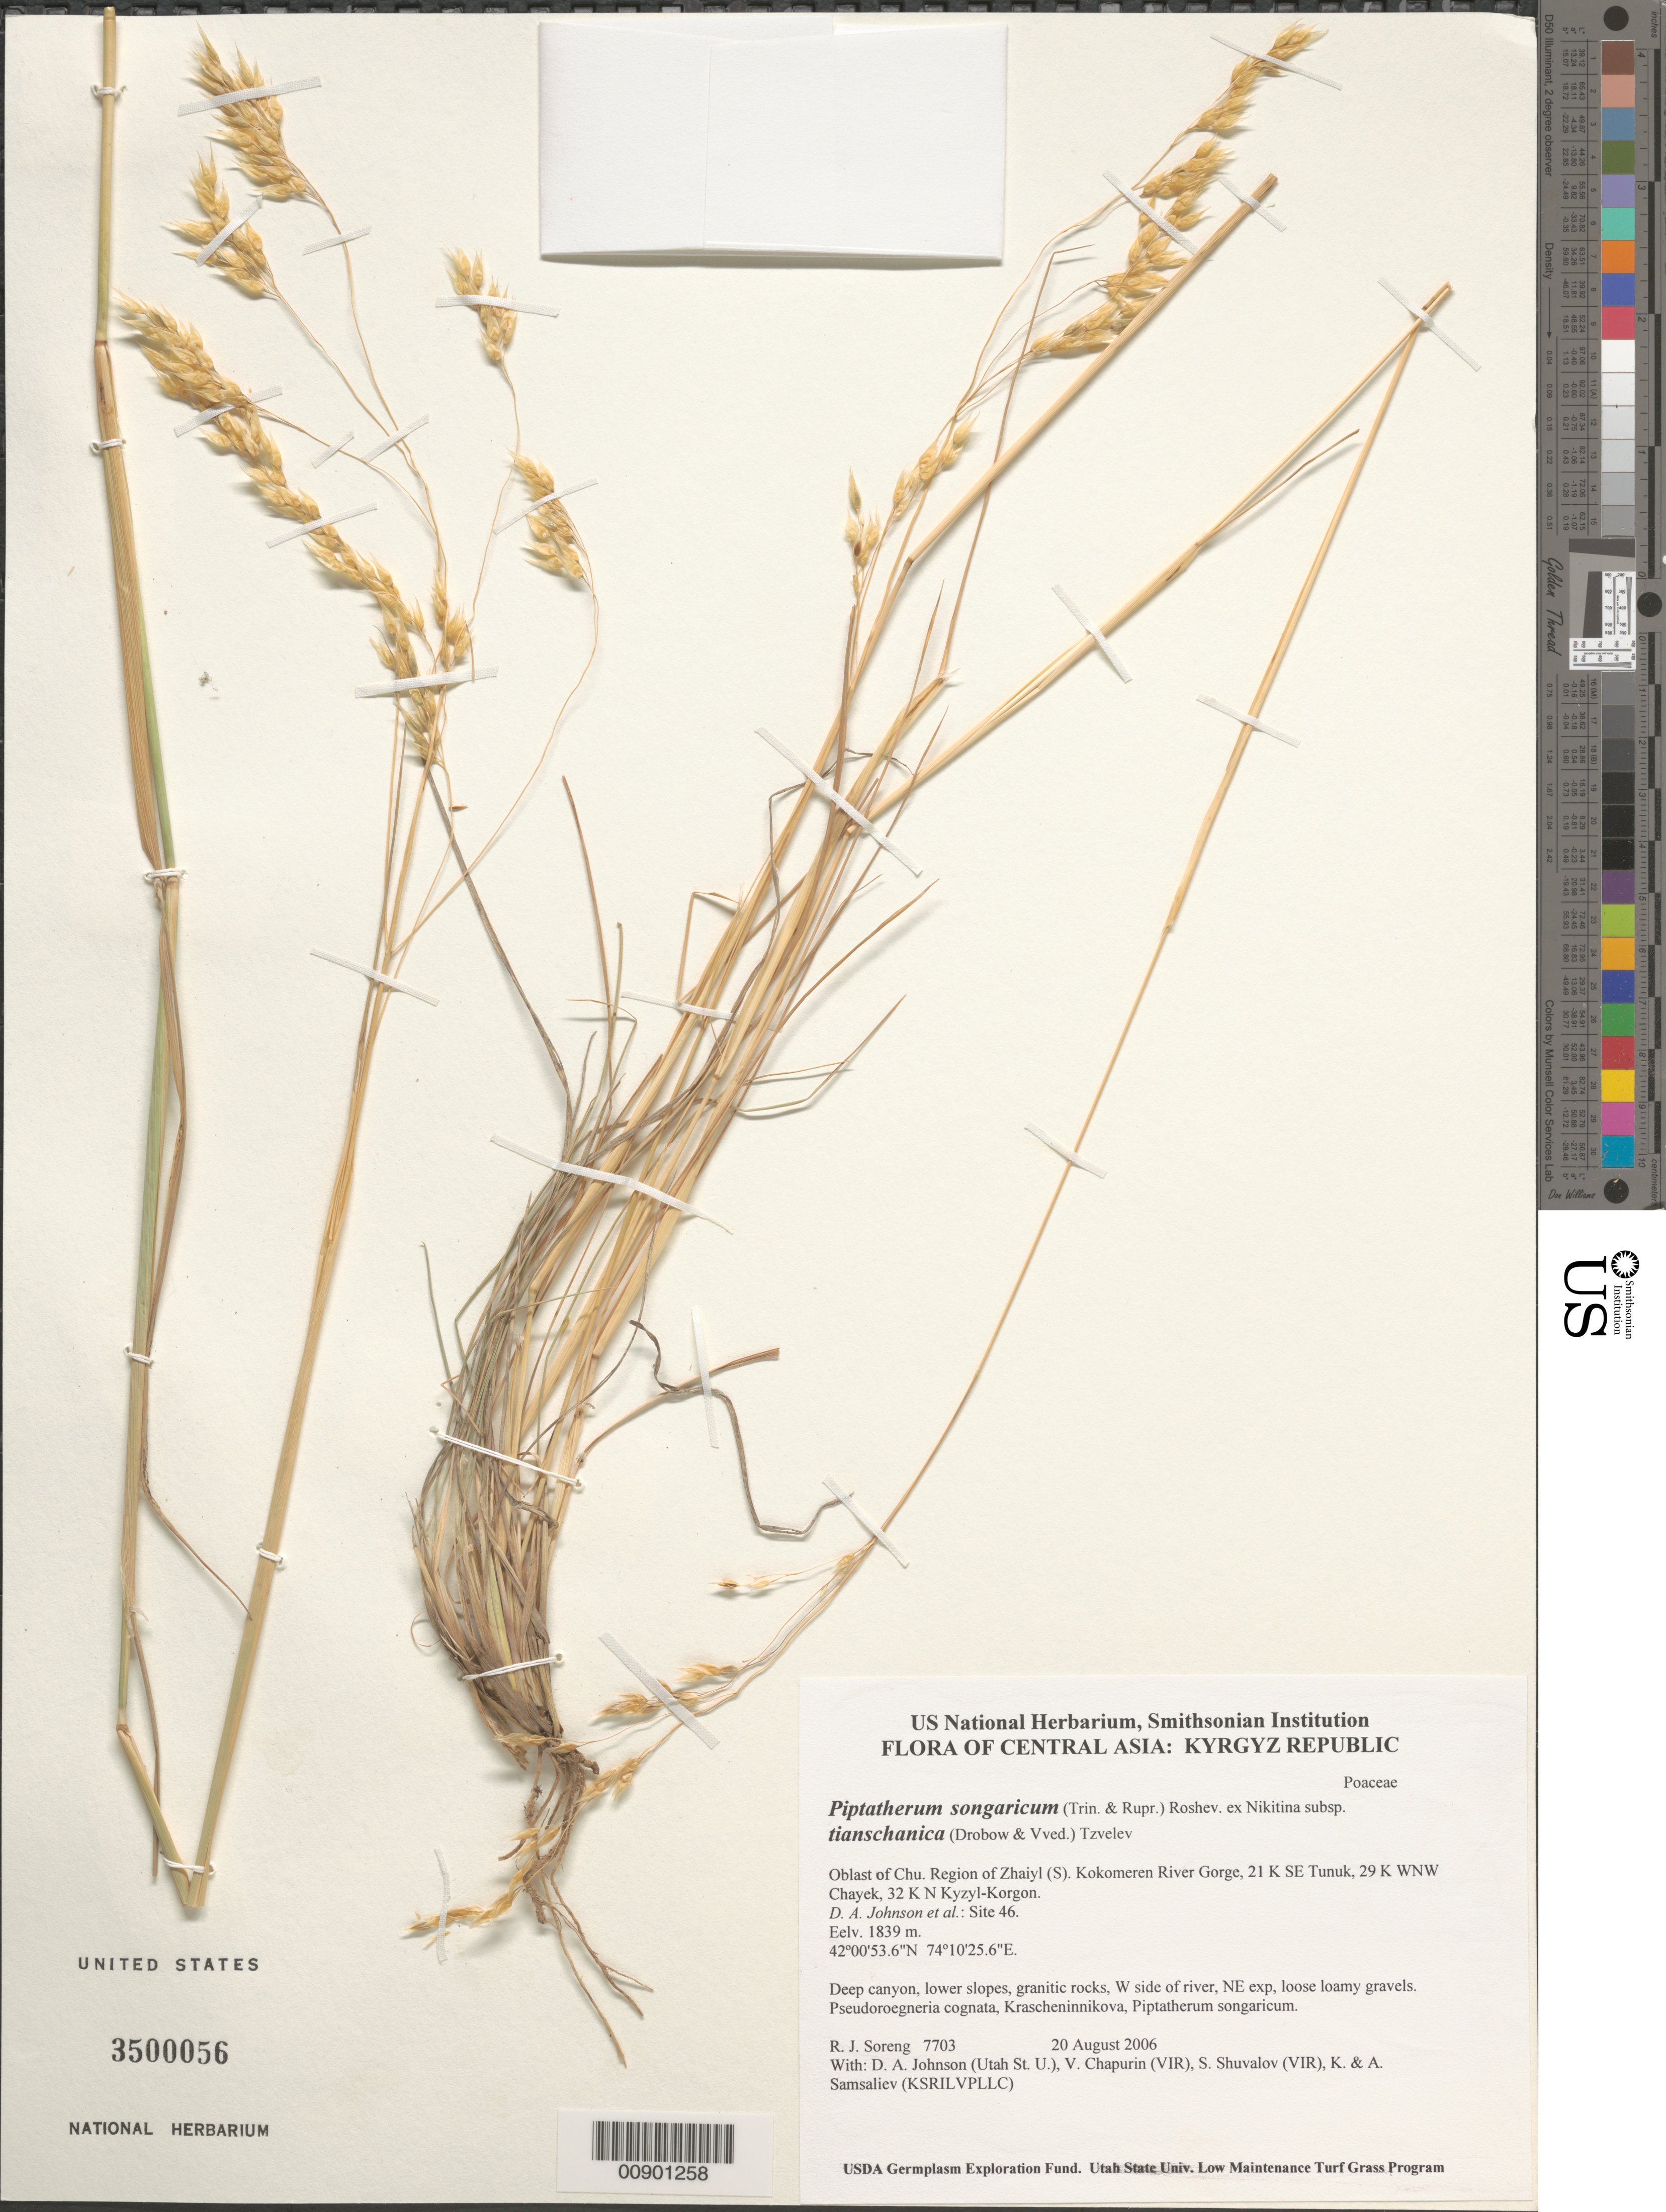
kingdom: Plantae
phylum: Tracheophyta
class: Liliopsida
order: Poales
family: Poaceae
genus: Piptatherum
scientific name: Piptatherum songaricum subsp. tianschanica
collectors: R. J. Soreng, D. Johnson, S. Shuvalov, V. Chapurin, K. Samsaliev & A. Samsaliev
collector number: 7703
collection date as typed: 20 Aug 2006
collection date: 2006-08-20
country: Kyrgyzstan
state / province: Chu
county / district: Zhaiyl (S)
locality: Kokomeren River Gorge, 21 km SE Tunuk, 29 km WNW Chayek, 32 km N Kyzyl-Korgon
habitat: Deep canyon, lower slopes, granitic rocks, W side of river, NE exp, loose loamy gravels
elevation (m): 1839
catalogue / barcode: US 3500056